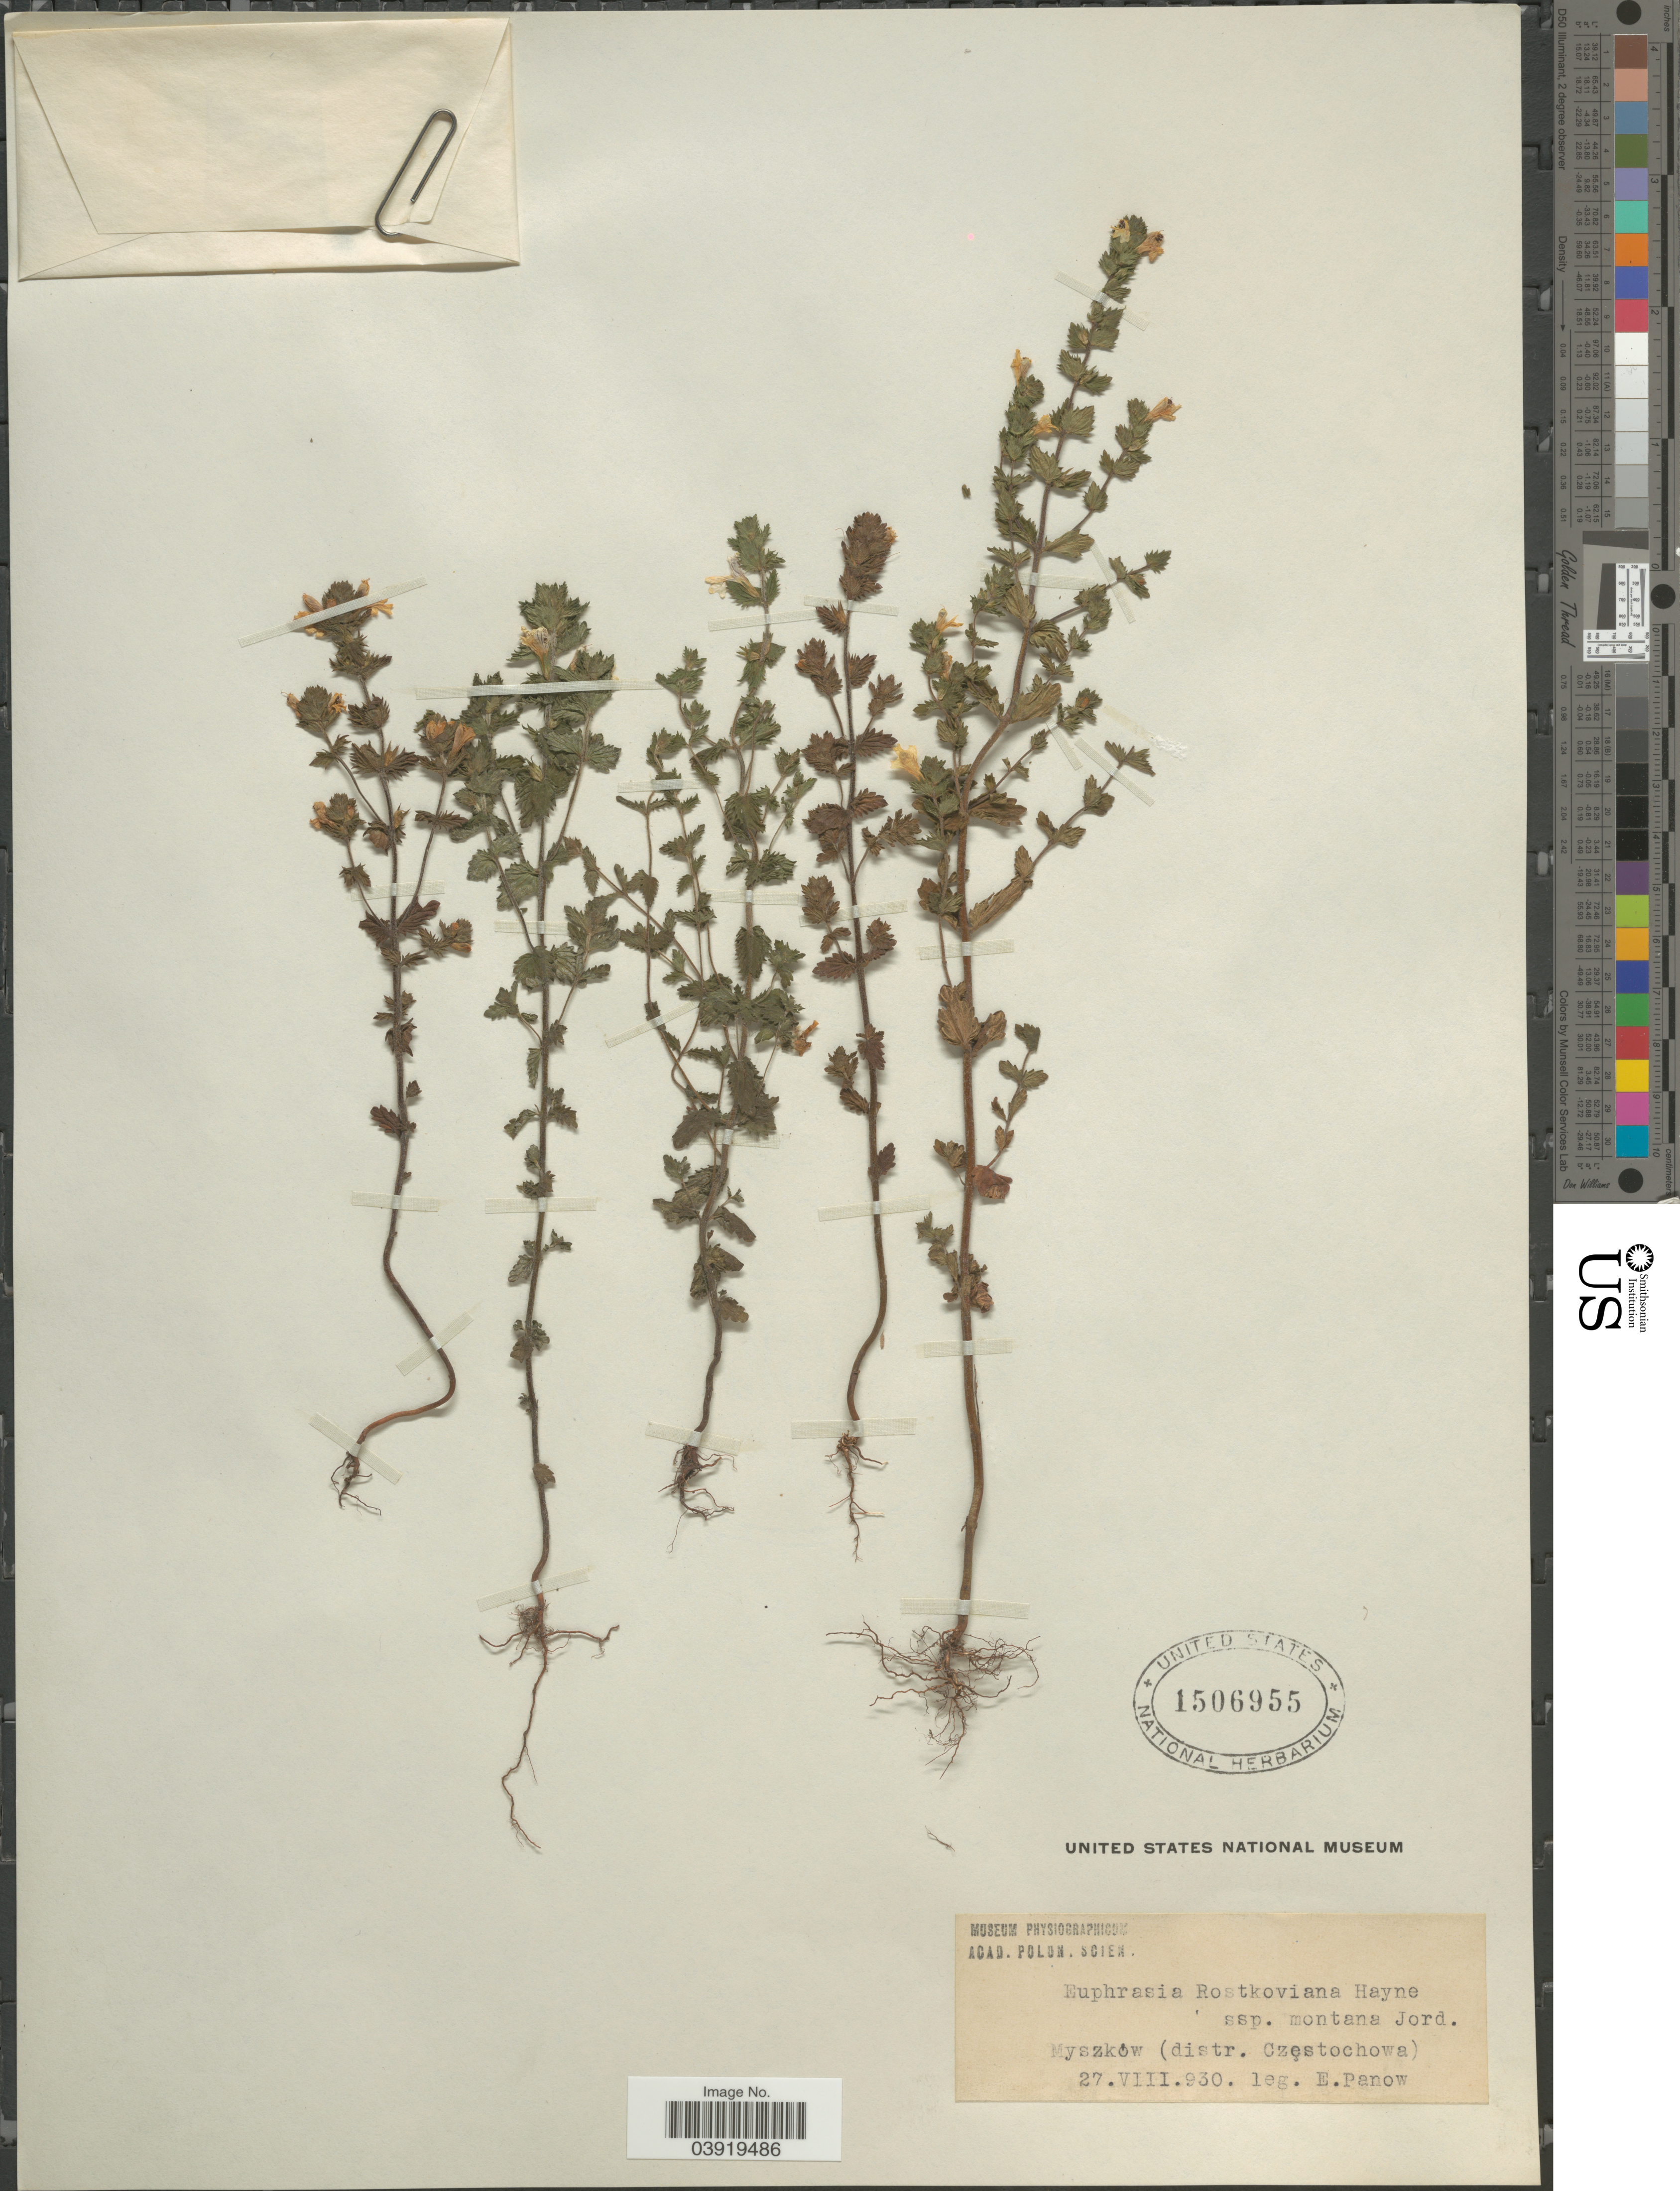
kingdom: Plantae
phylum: Tracheophyta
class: Magnoliopsida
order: Lamiales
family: Orobanchaceae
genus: Euphrasia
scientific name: Euphrasia rostkoviana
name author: Hayne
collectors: E. Panow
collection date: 1930-08-27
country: Poland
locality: Myszków (distr. Częstochowa).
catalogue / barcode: US 1506955